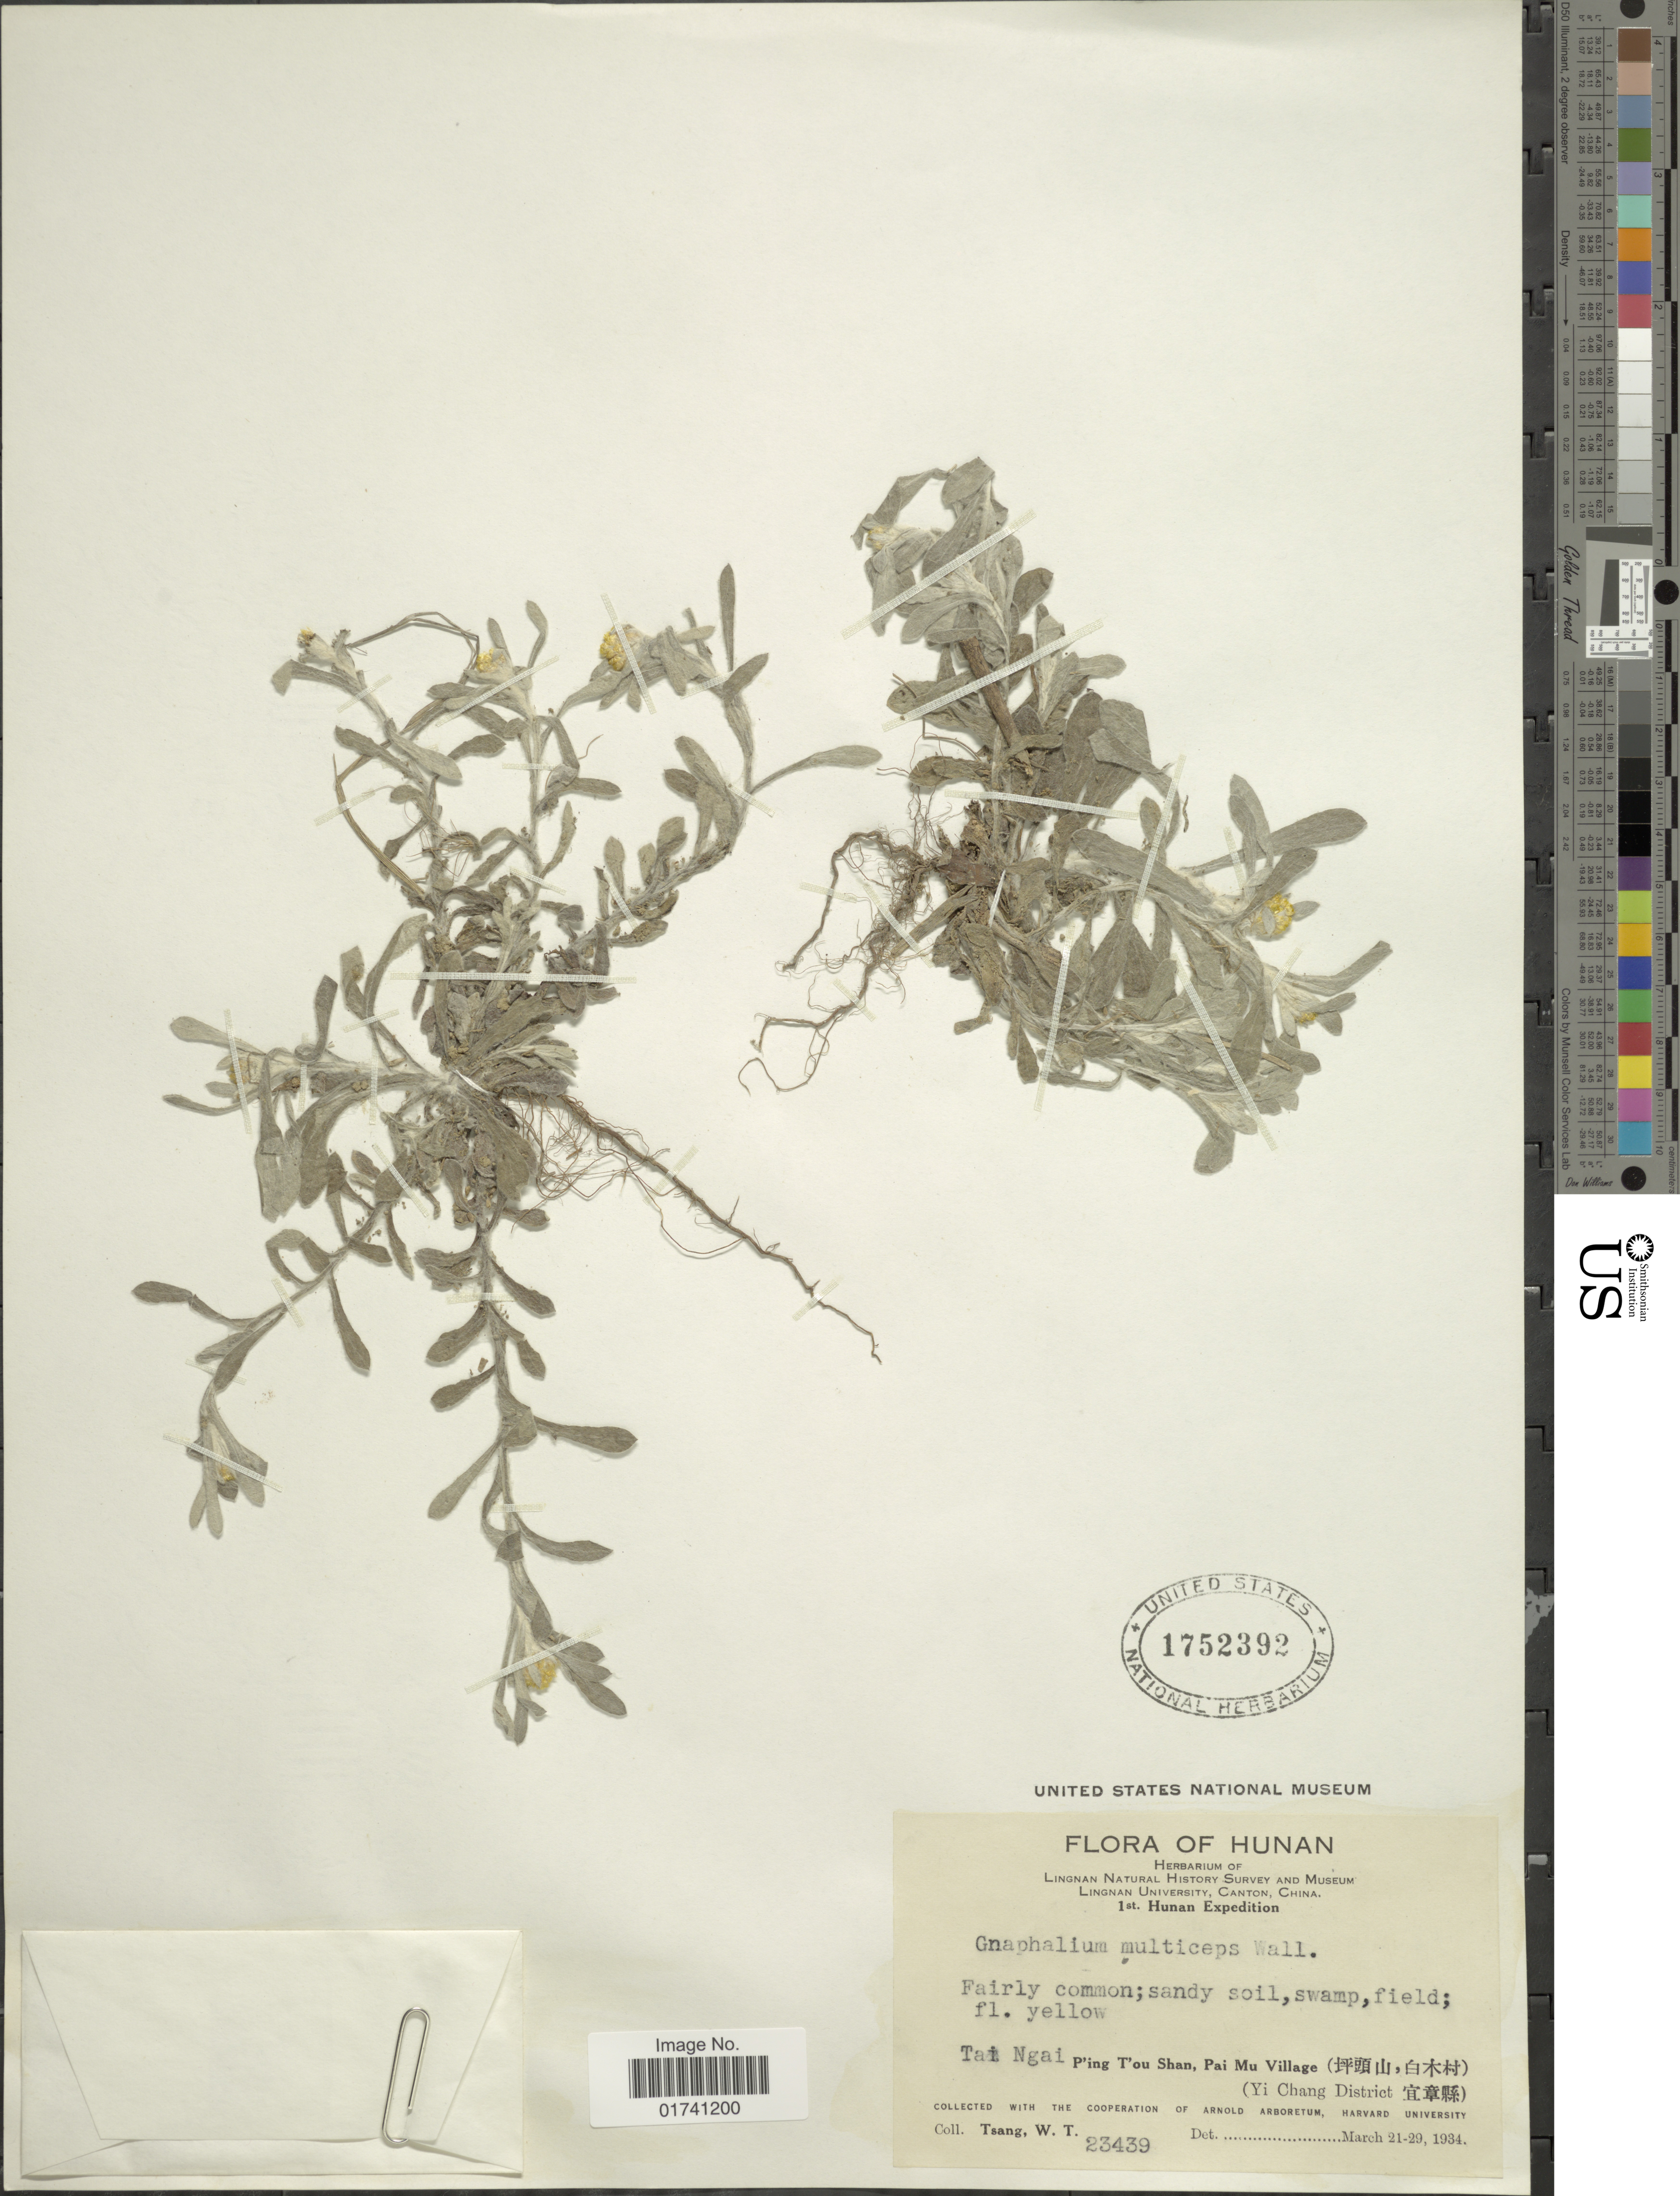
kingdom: Plantae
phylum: Tracheophyta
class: Magnoliopsida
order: Asterales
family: Asteraceae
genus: Laphangium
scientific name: Laphangium affine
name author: (D. Don) Tzvelev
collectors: W. T. Tsang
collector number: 23439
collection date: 1934-03-21/1934-03-29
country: China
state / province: Hunan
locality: Tai Ngai P'ing T'ou Shanpai Mu Village. (Yi Chang District)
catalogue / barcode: US 1752392